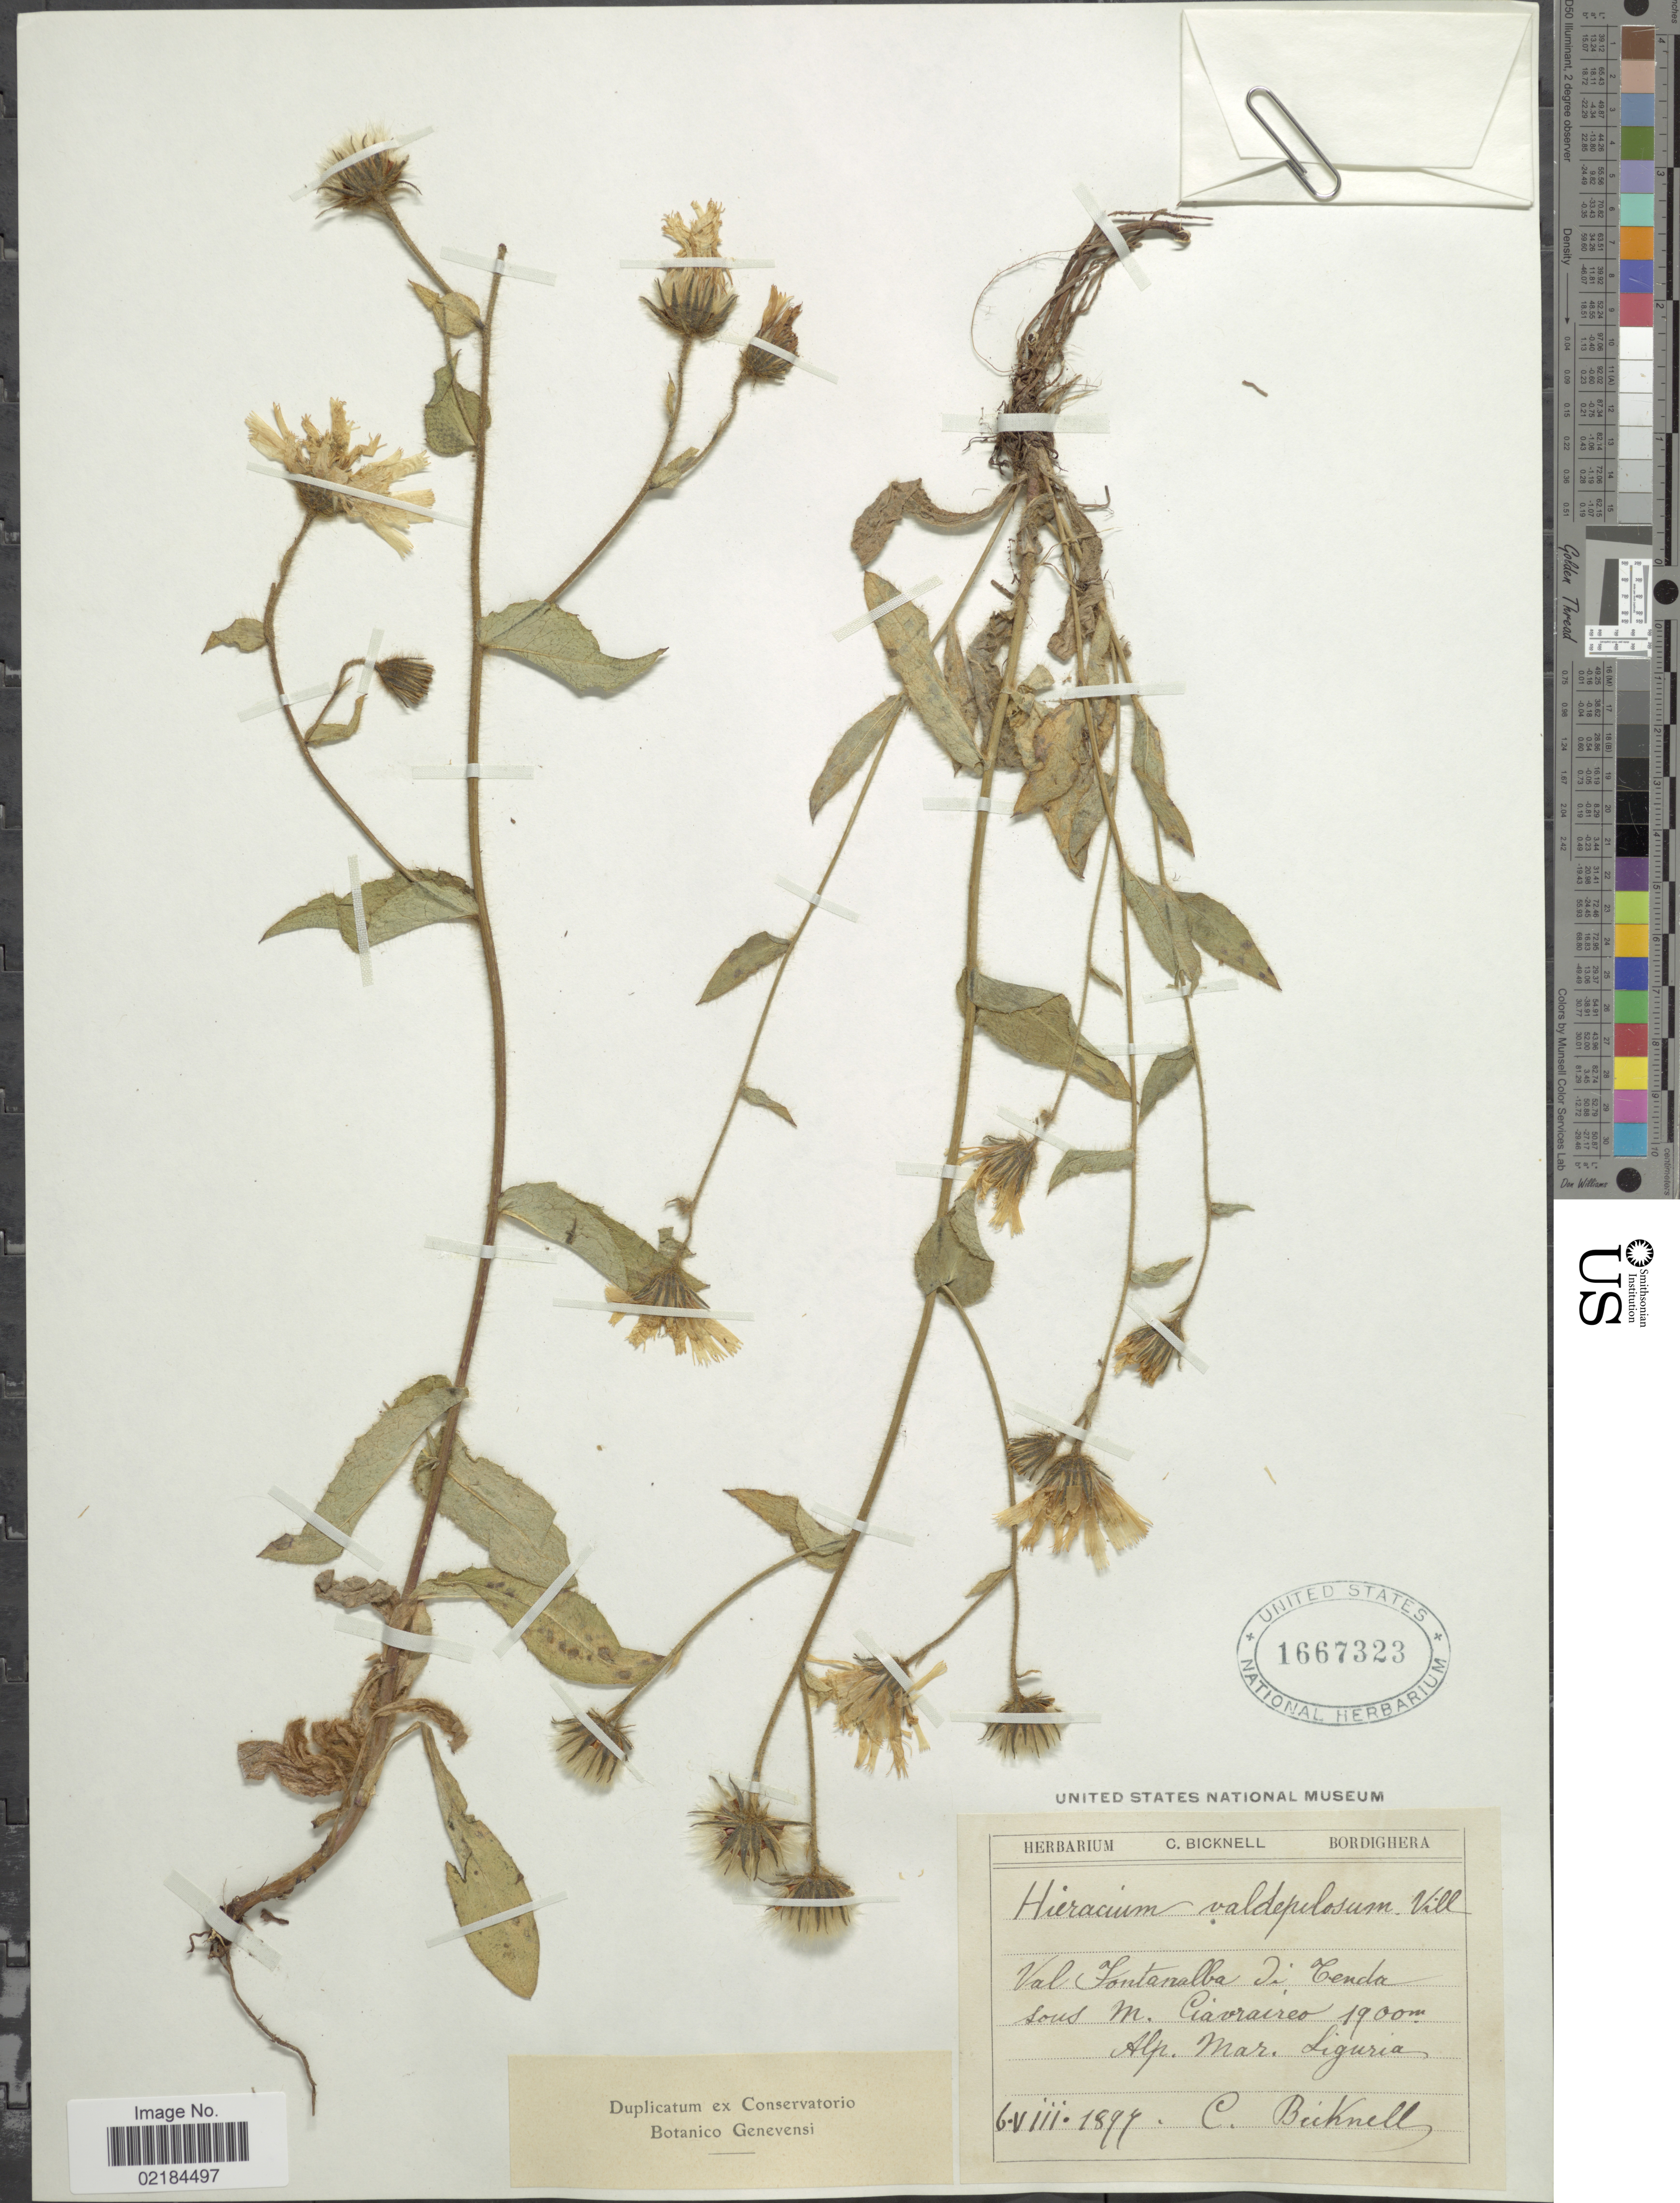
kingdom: Plantae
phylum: Tracheophyta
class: Magnoliopsida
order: Asterales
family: Asteraceae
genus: Hieracium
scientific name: Hieracium valdepilosum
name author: Vill.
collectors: C. Bicknell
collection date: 1897-08-06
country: Italy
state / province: Liguria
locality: Val Fontanalba di Cenda sous M. Ciavrairco, Alp. Mar. Liguria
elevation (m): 1900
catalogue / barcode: US 1667323